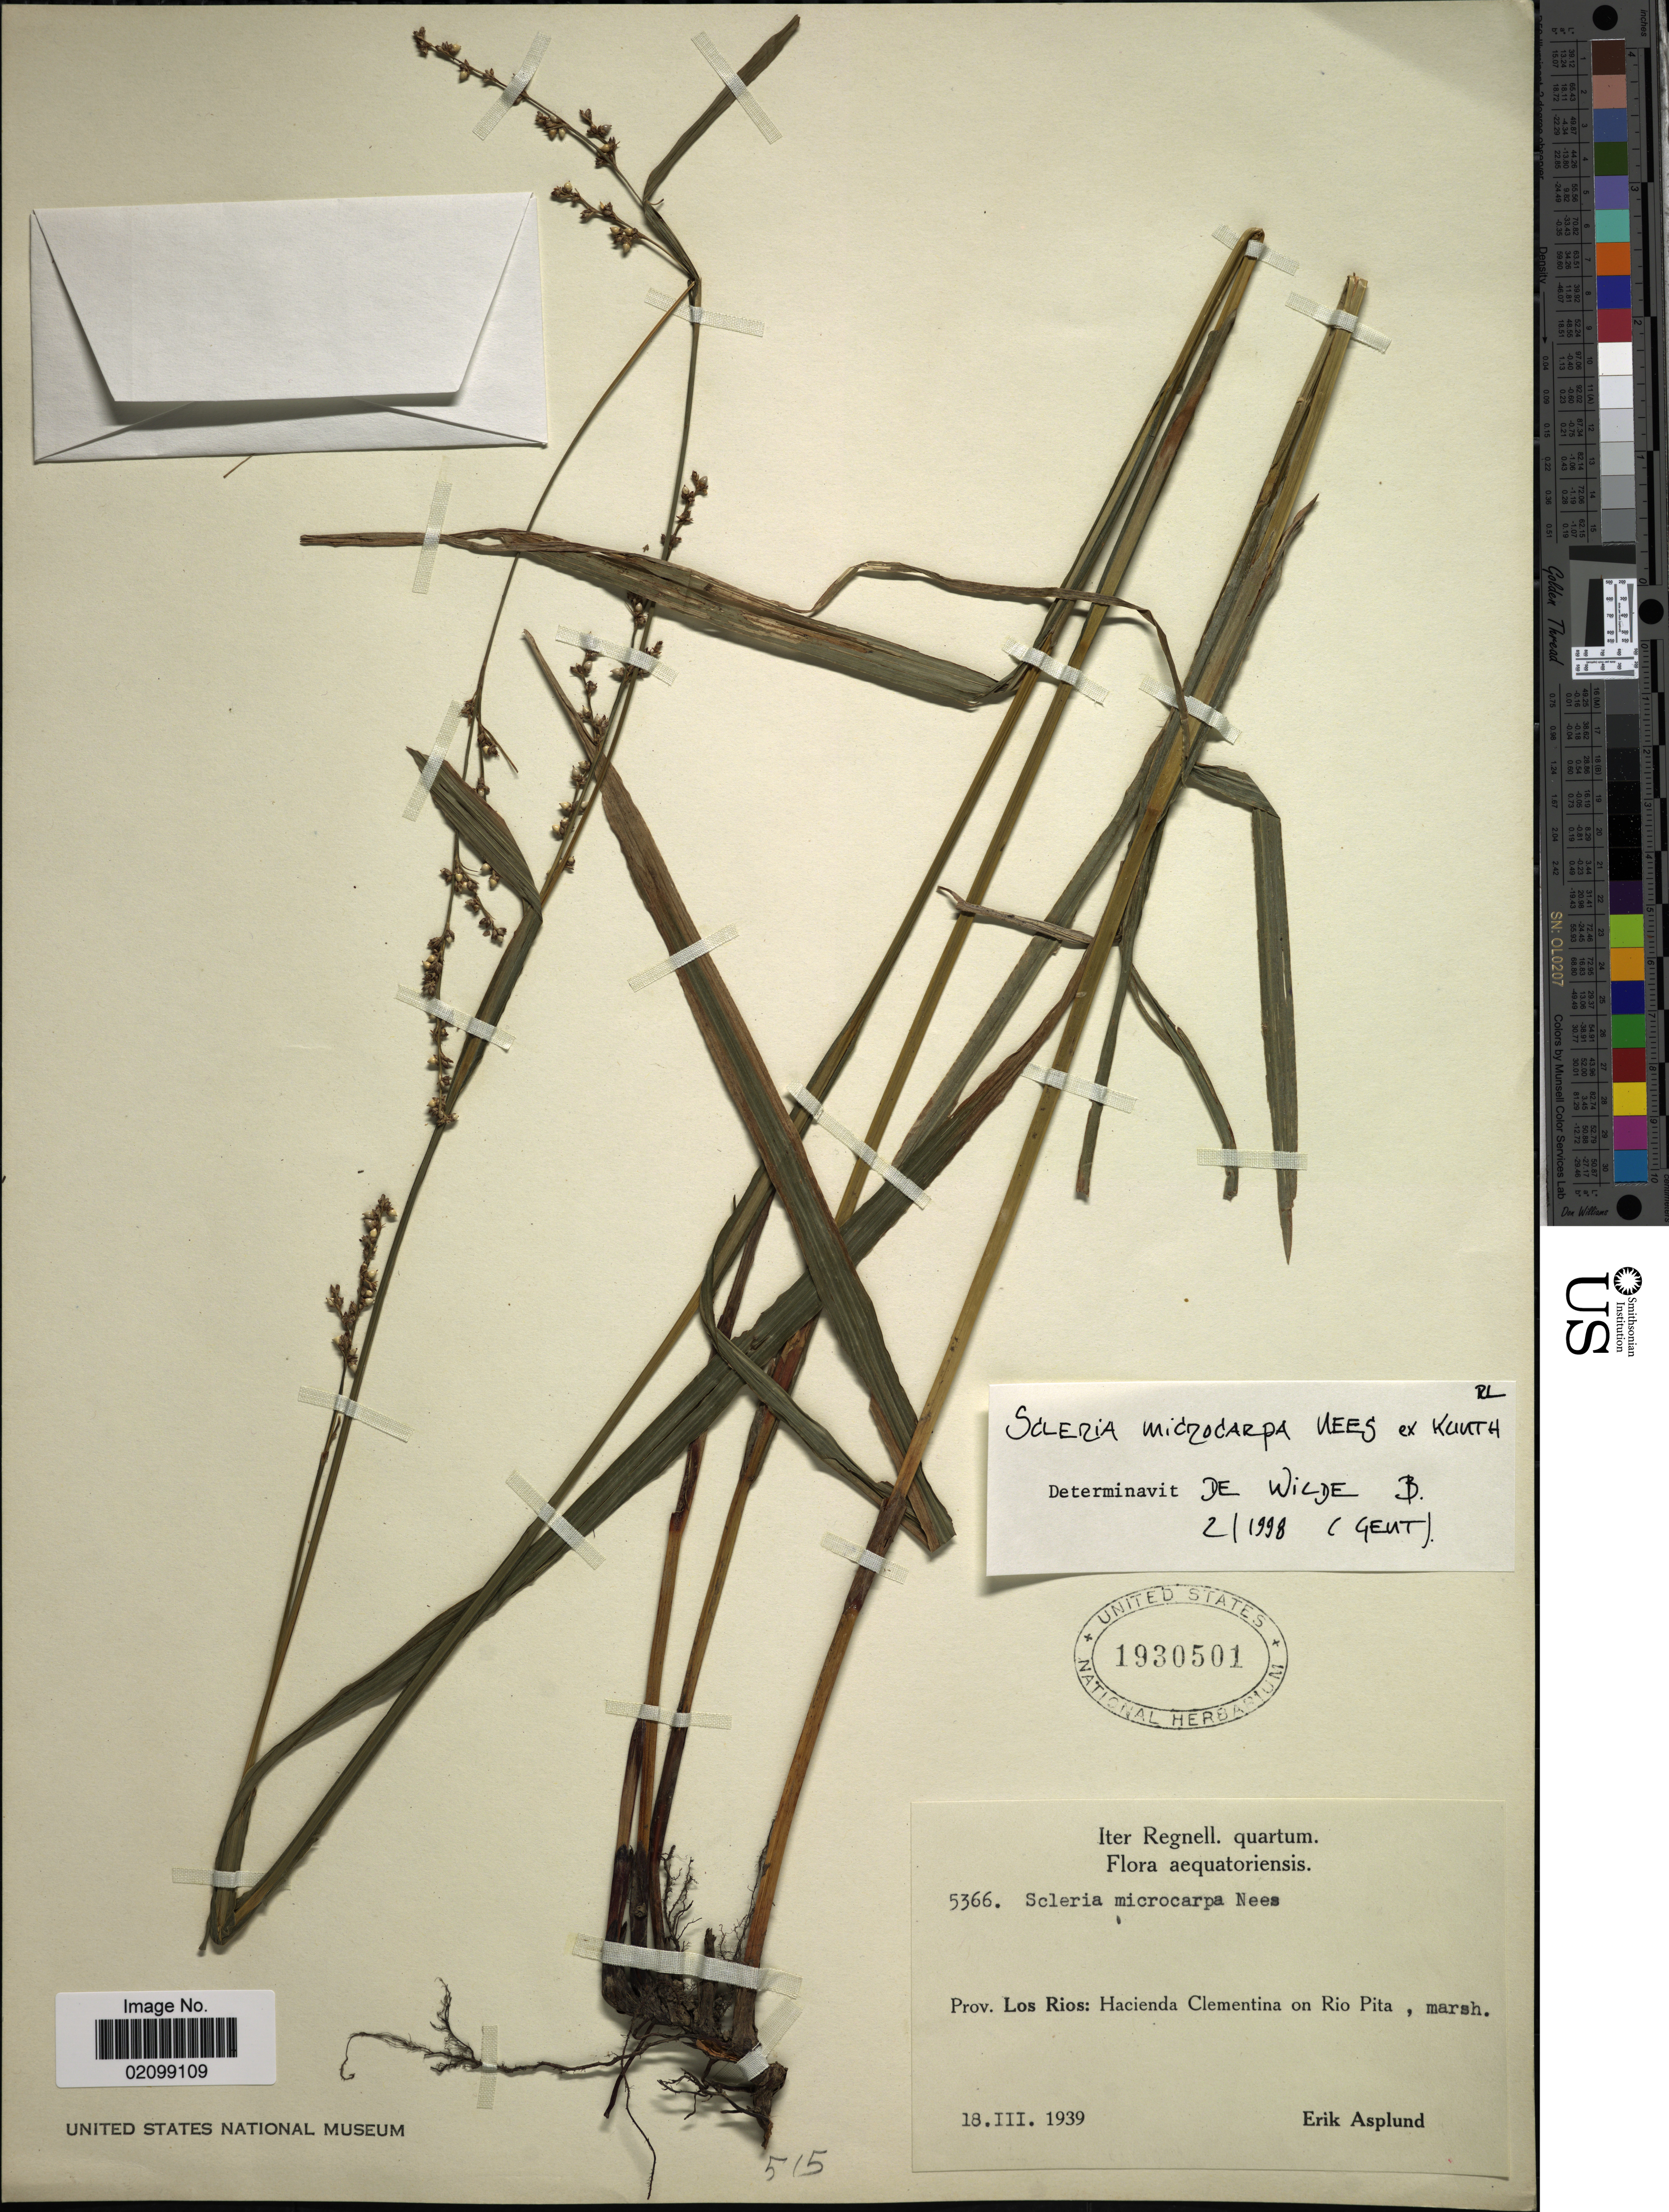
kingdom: Plantae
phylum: Tracheophyta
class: Liliopsida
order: Poales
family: Cyperaceae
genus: Scleria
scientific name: Scleria microcarpa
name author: Nees ex Kunth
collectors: E. Asplund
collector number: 5366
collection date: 1939-03-18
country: Ecuador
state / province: Los Ríos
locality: Prov. Los Rios: Hacienda Clementina on Rio Pita.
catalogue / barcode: US 1930501